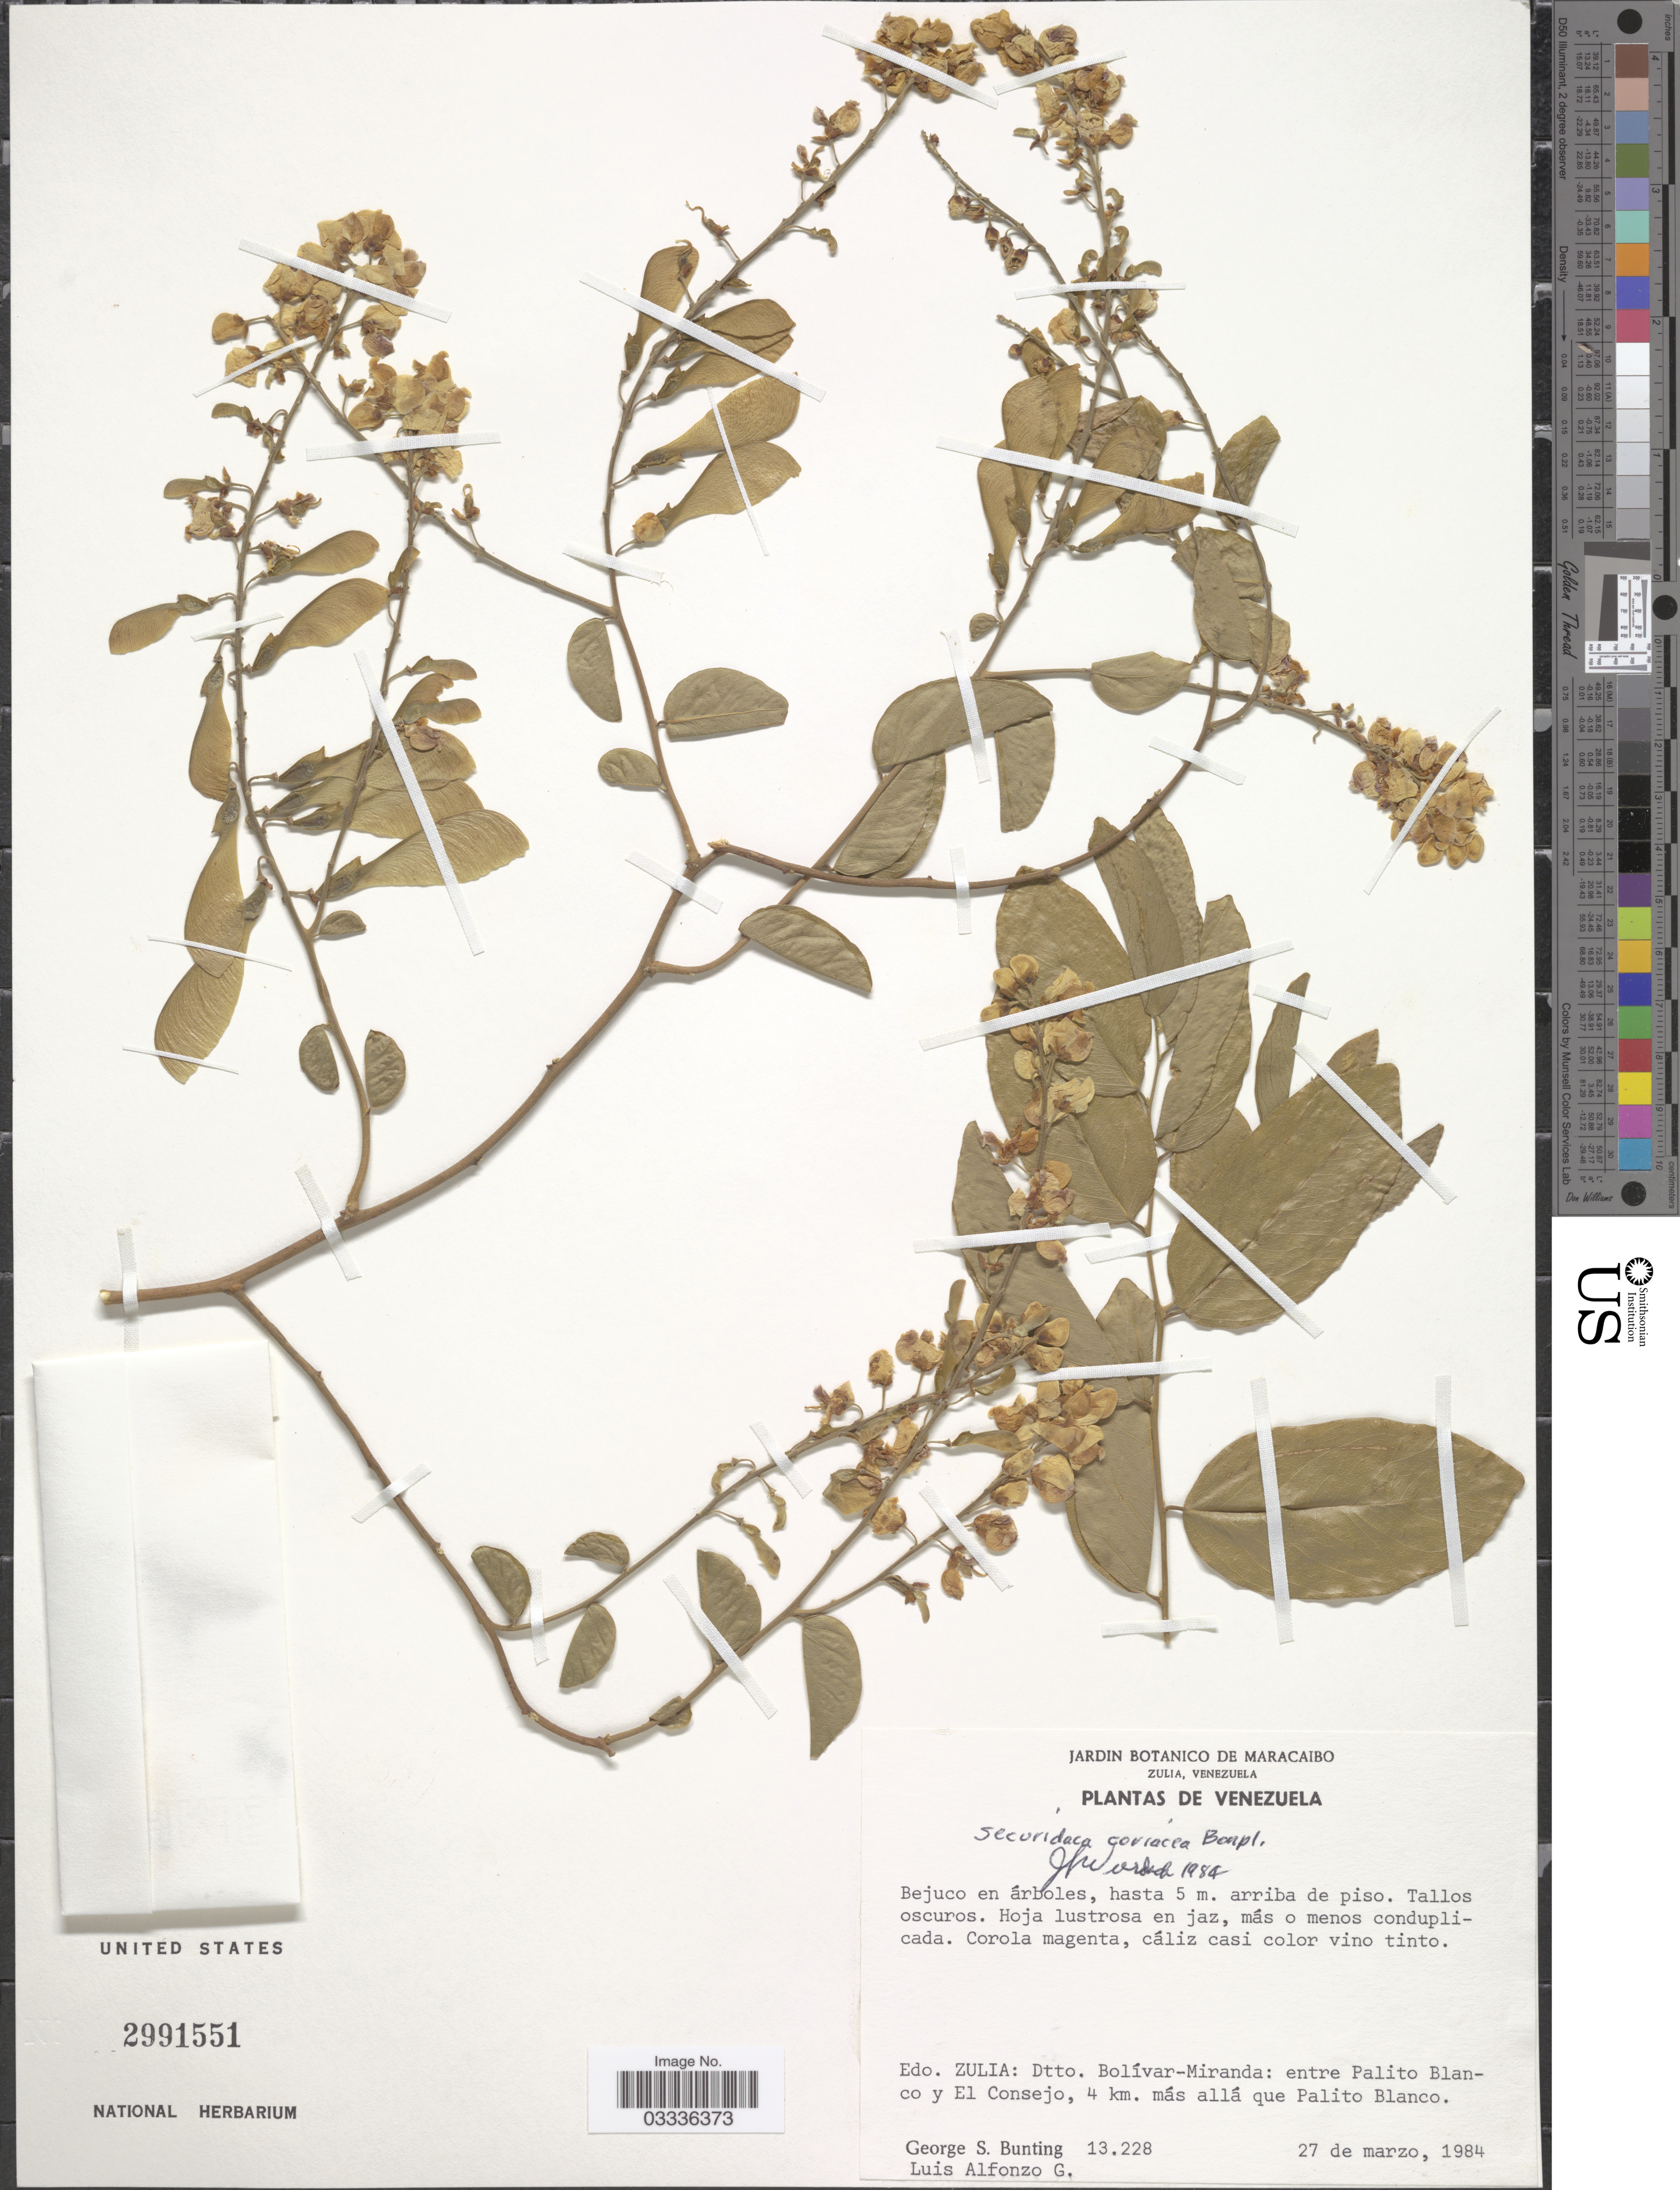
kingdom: Plantae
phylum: Tracheophyta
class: Magnoliopsida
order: Fabales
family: Polygalaceae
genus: Securidaca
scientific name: Securidaca coriacea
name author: Bonpl. ex Steud.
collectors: G. S. Bunting & L. Alfonzo G.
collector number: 13228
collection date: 1984-03-27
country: Venezuela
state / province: Zulia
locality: Dtto. Bolívar-Miranda: entre Palito Blanco y El Consejo, 4 km. más allá que Palito Blanco.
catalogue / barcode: US 2991551